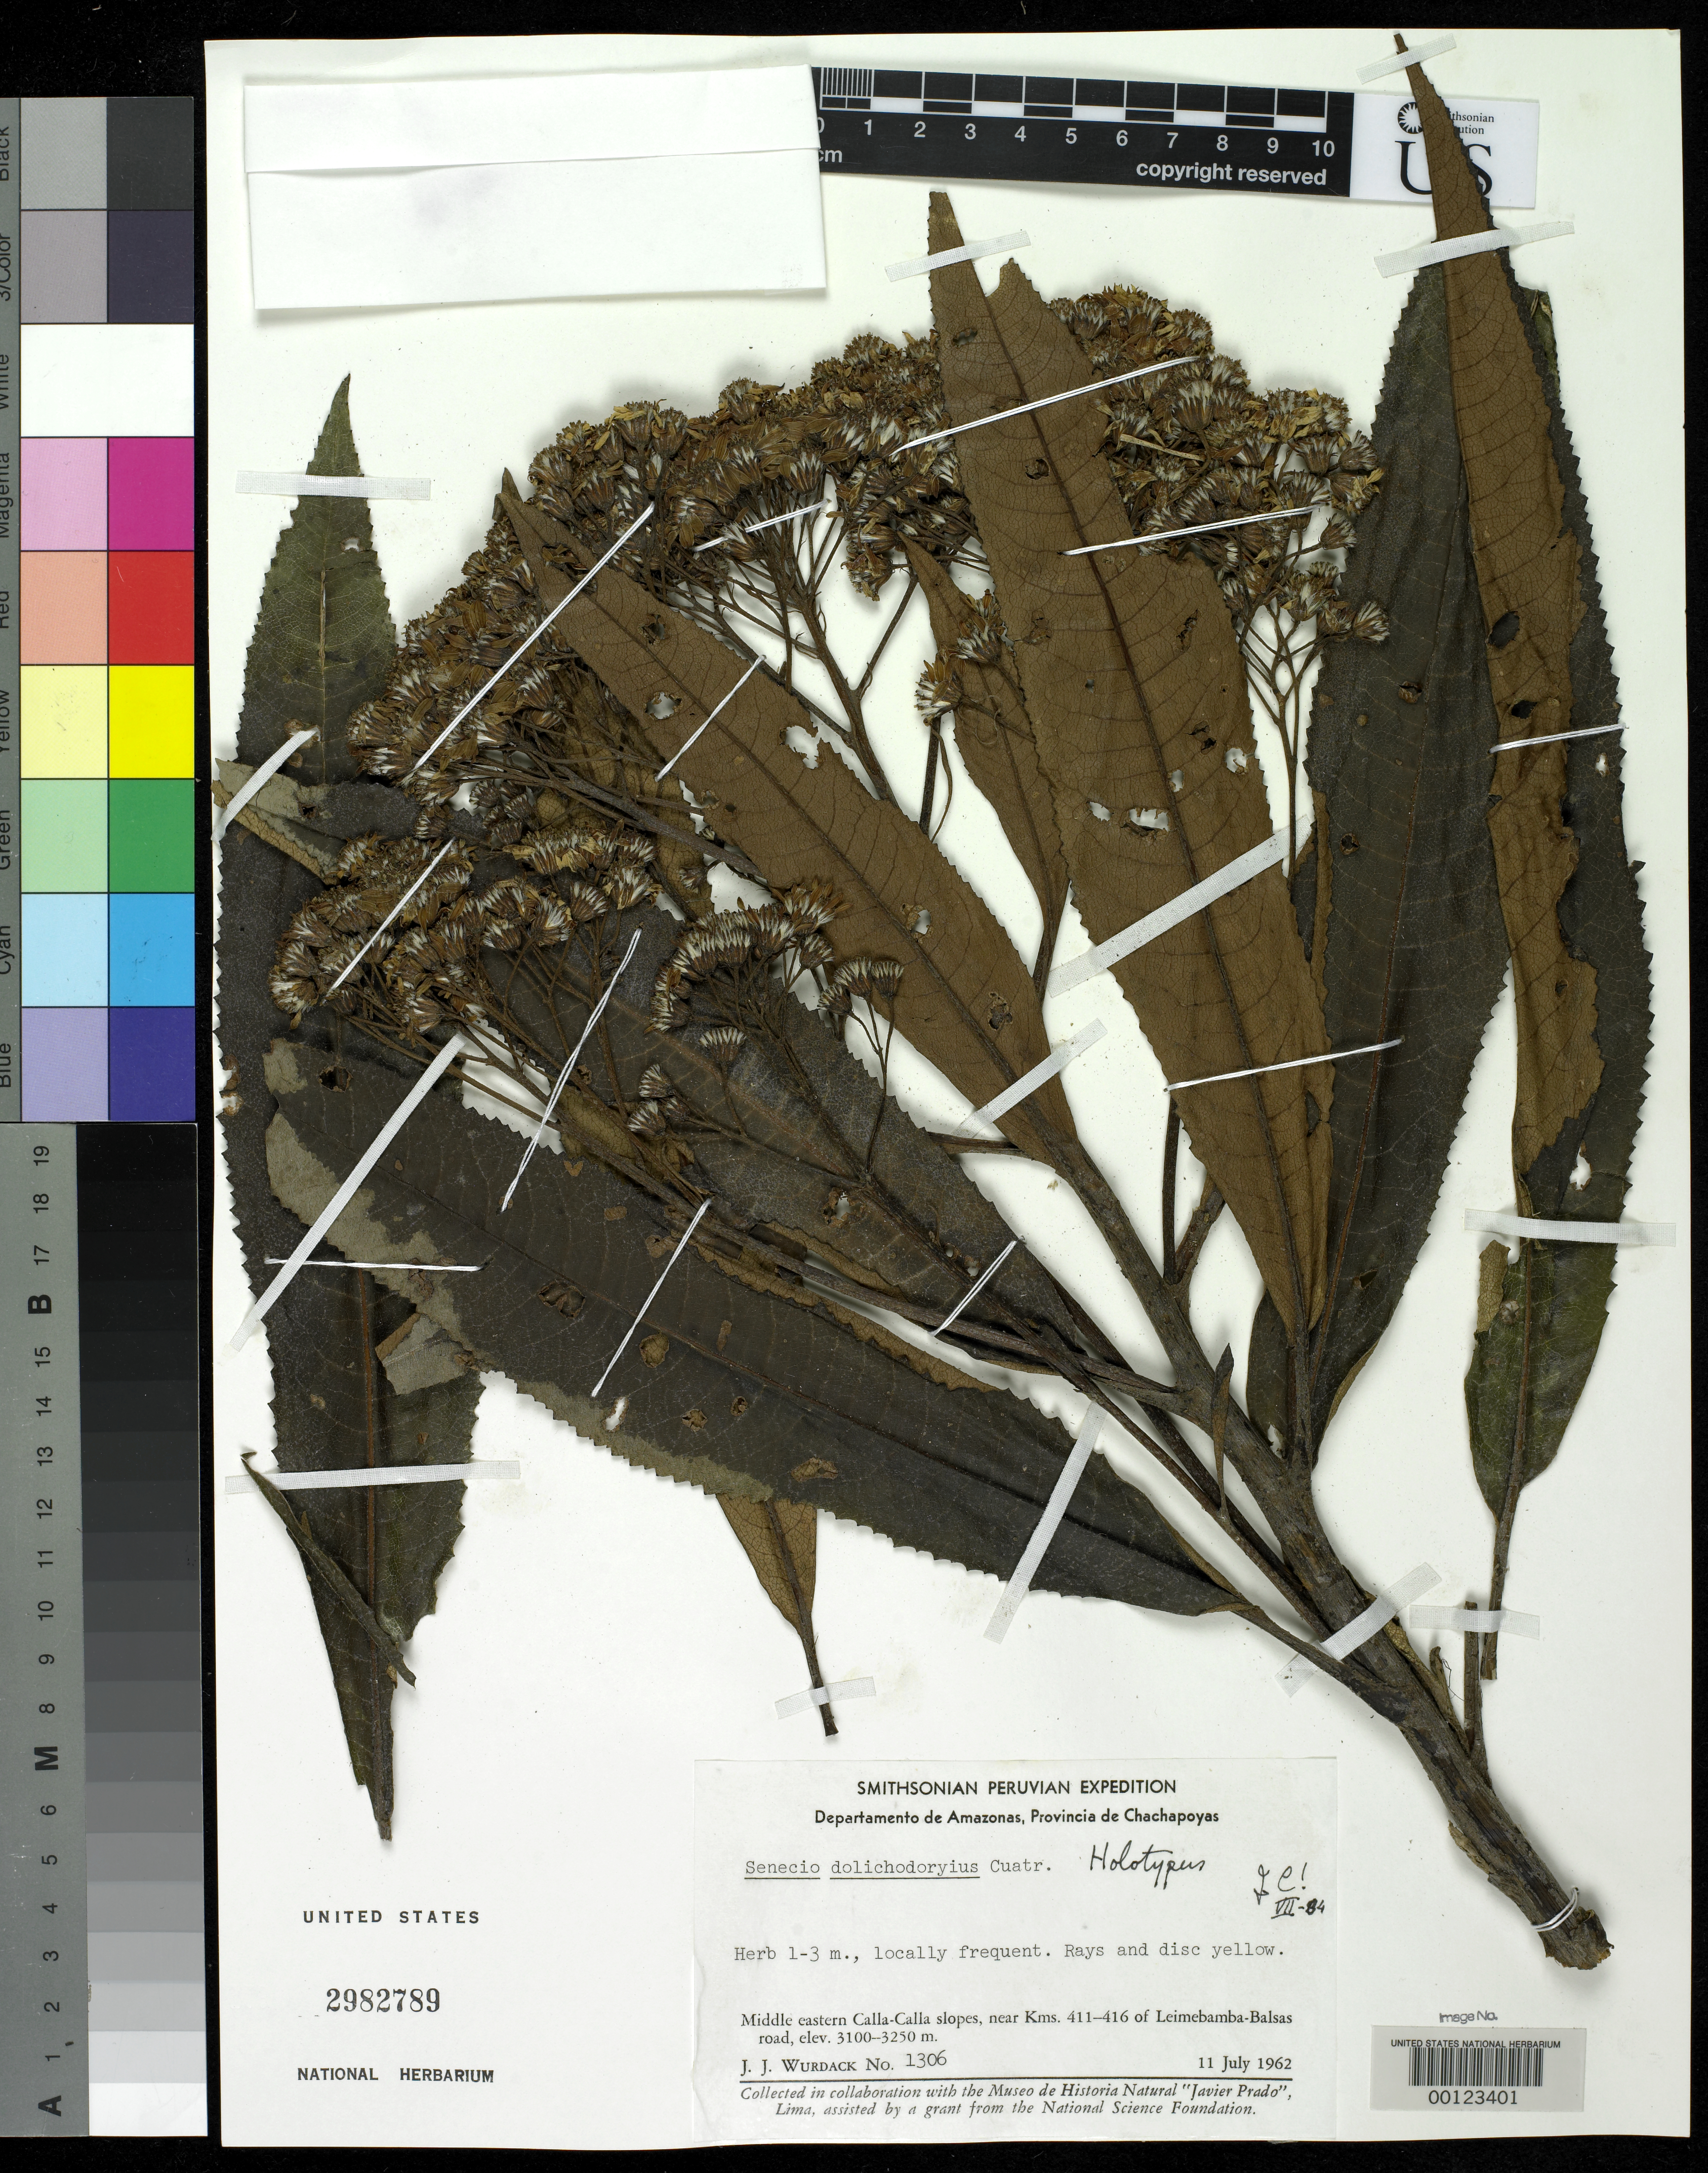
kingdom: Plantae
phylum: Tracheophyta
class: Magnoliopsida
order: Asterales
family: Asteraceae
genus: Senecio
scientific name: Senecio dolichodoryius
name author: Cuatrec.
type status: Holotype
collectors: J. J. Wurdack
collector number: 1306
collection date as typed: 11 Jul 1962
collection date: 1962-07-11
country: Peru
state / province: Amazonas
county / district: Chachapoyas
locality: middle eastern Calla-Calla slopes, near km 411-416 of Leimebamba-Balsas Road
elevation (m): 3100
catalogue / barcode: US 2982789